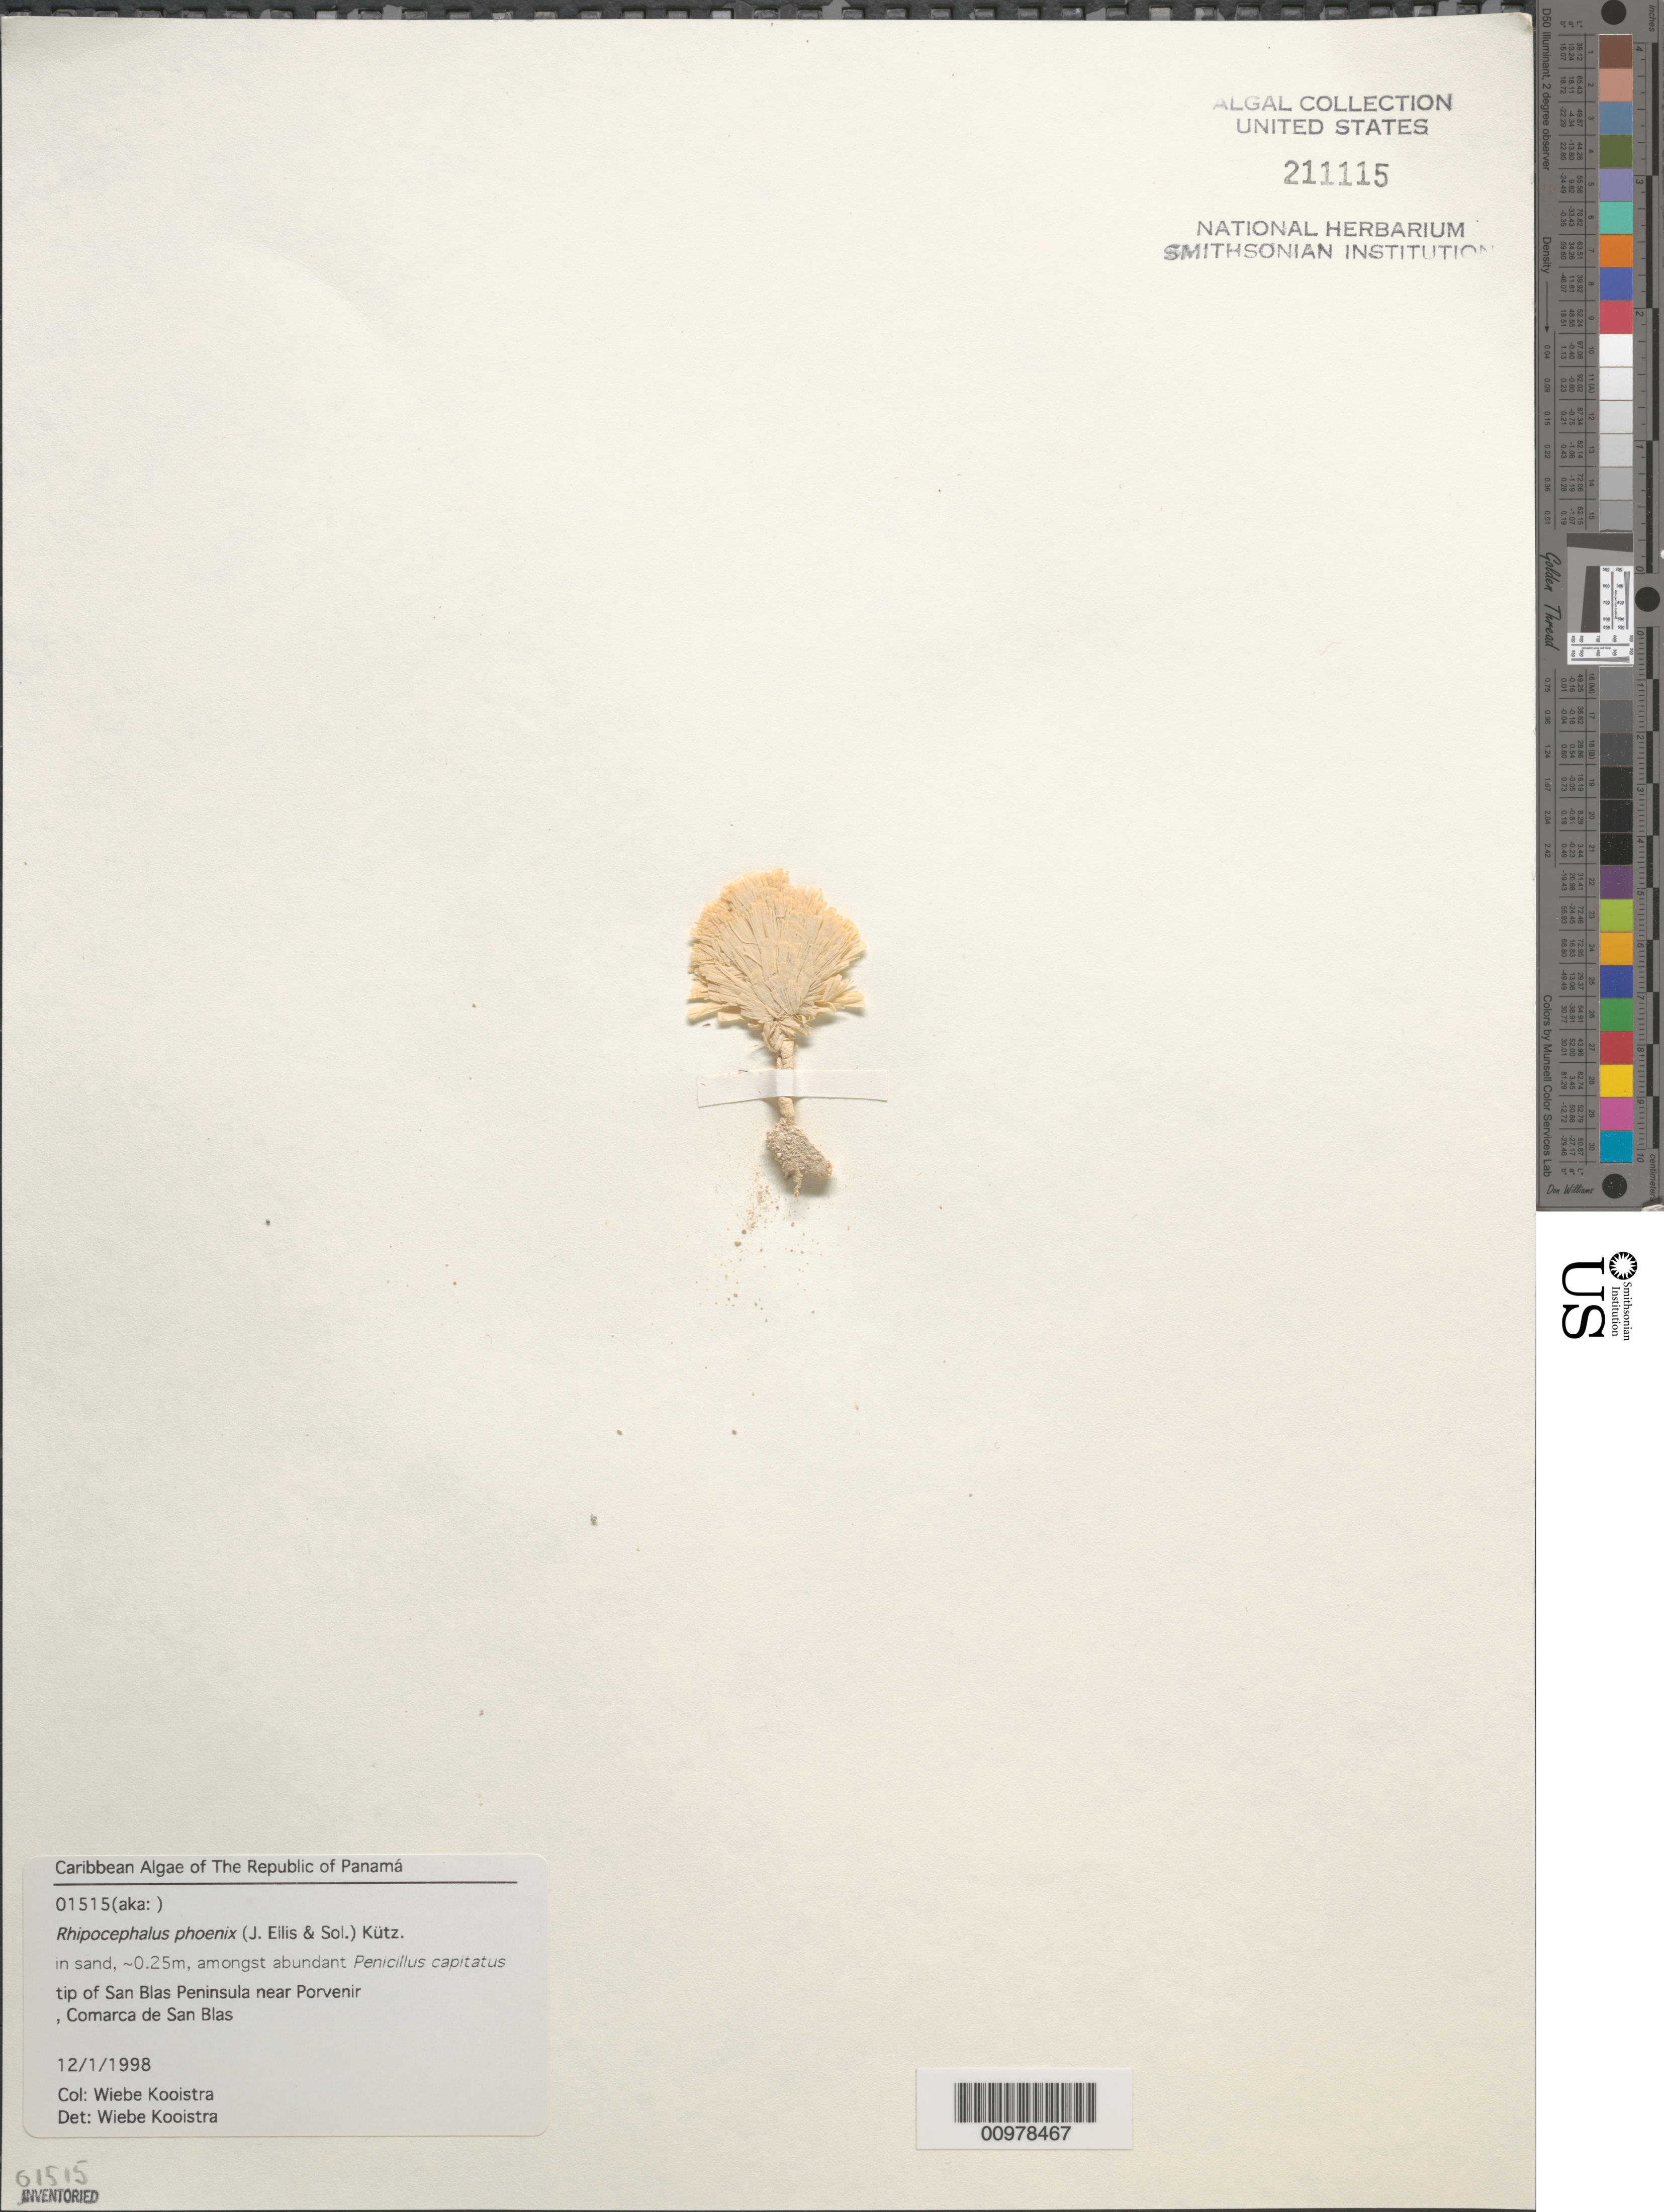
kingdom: Plantae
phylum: Chlorophyta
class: Ulvophyceae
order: Bryopsidales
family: Udoteaceae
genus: Rhipocephalus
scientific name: Rhipocephalus phoenix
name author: (J. Ellis & Sol.) Kütz.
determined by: Kooistra, Wiebe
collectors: W. Kooistra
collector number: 01515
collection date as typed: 01 Dec 1998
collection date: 1998-12-01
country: Panama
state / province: Kuna Yala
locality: Tip of San Blas Peninsula near Porvenir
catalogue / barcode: US 211115